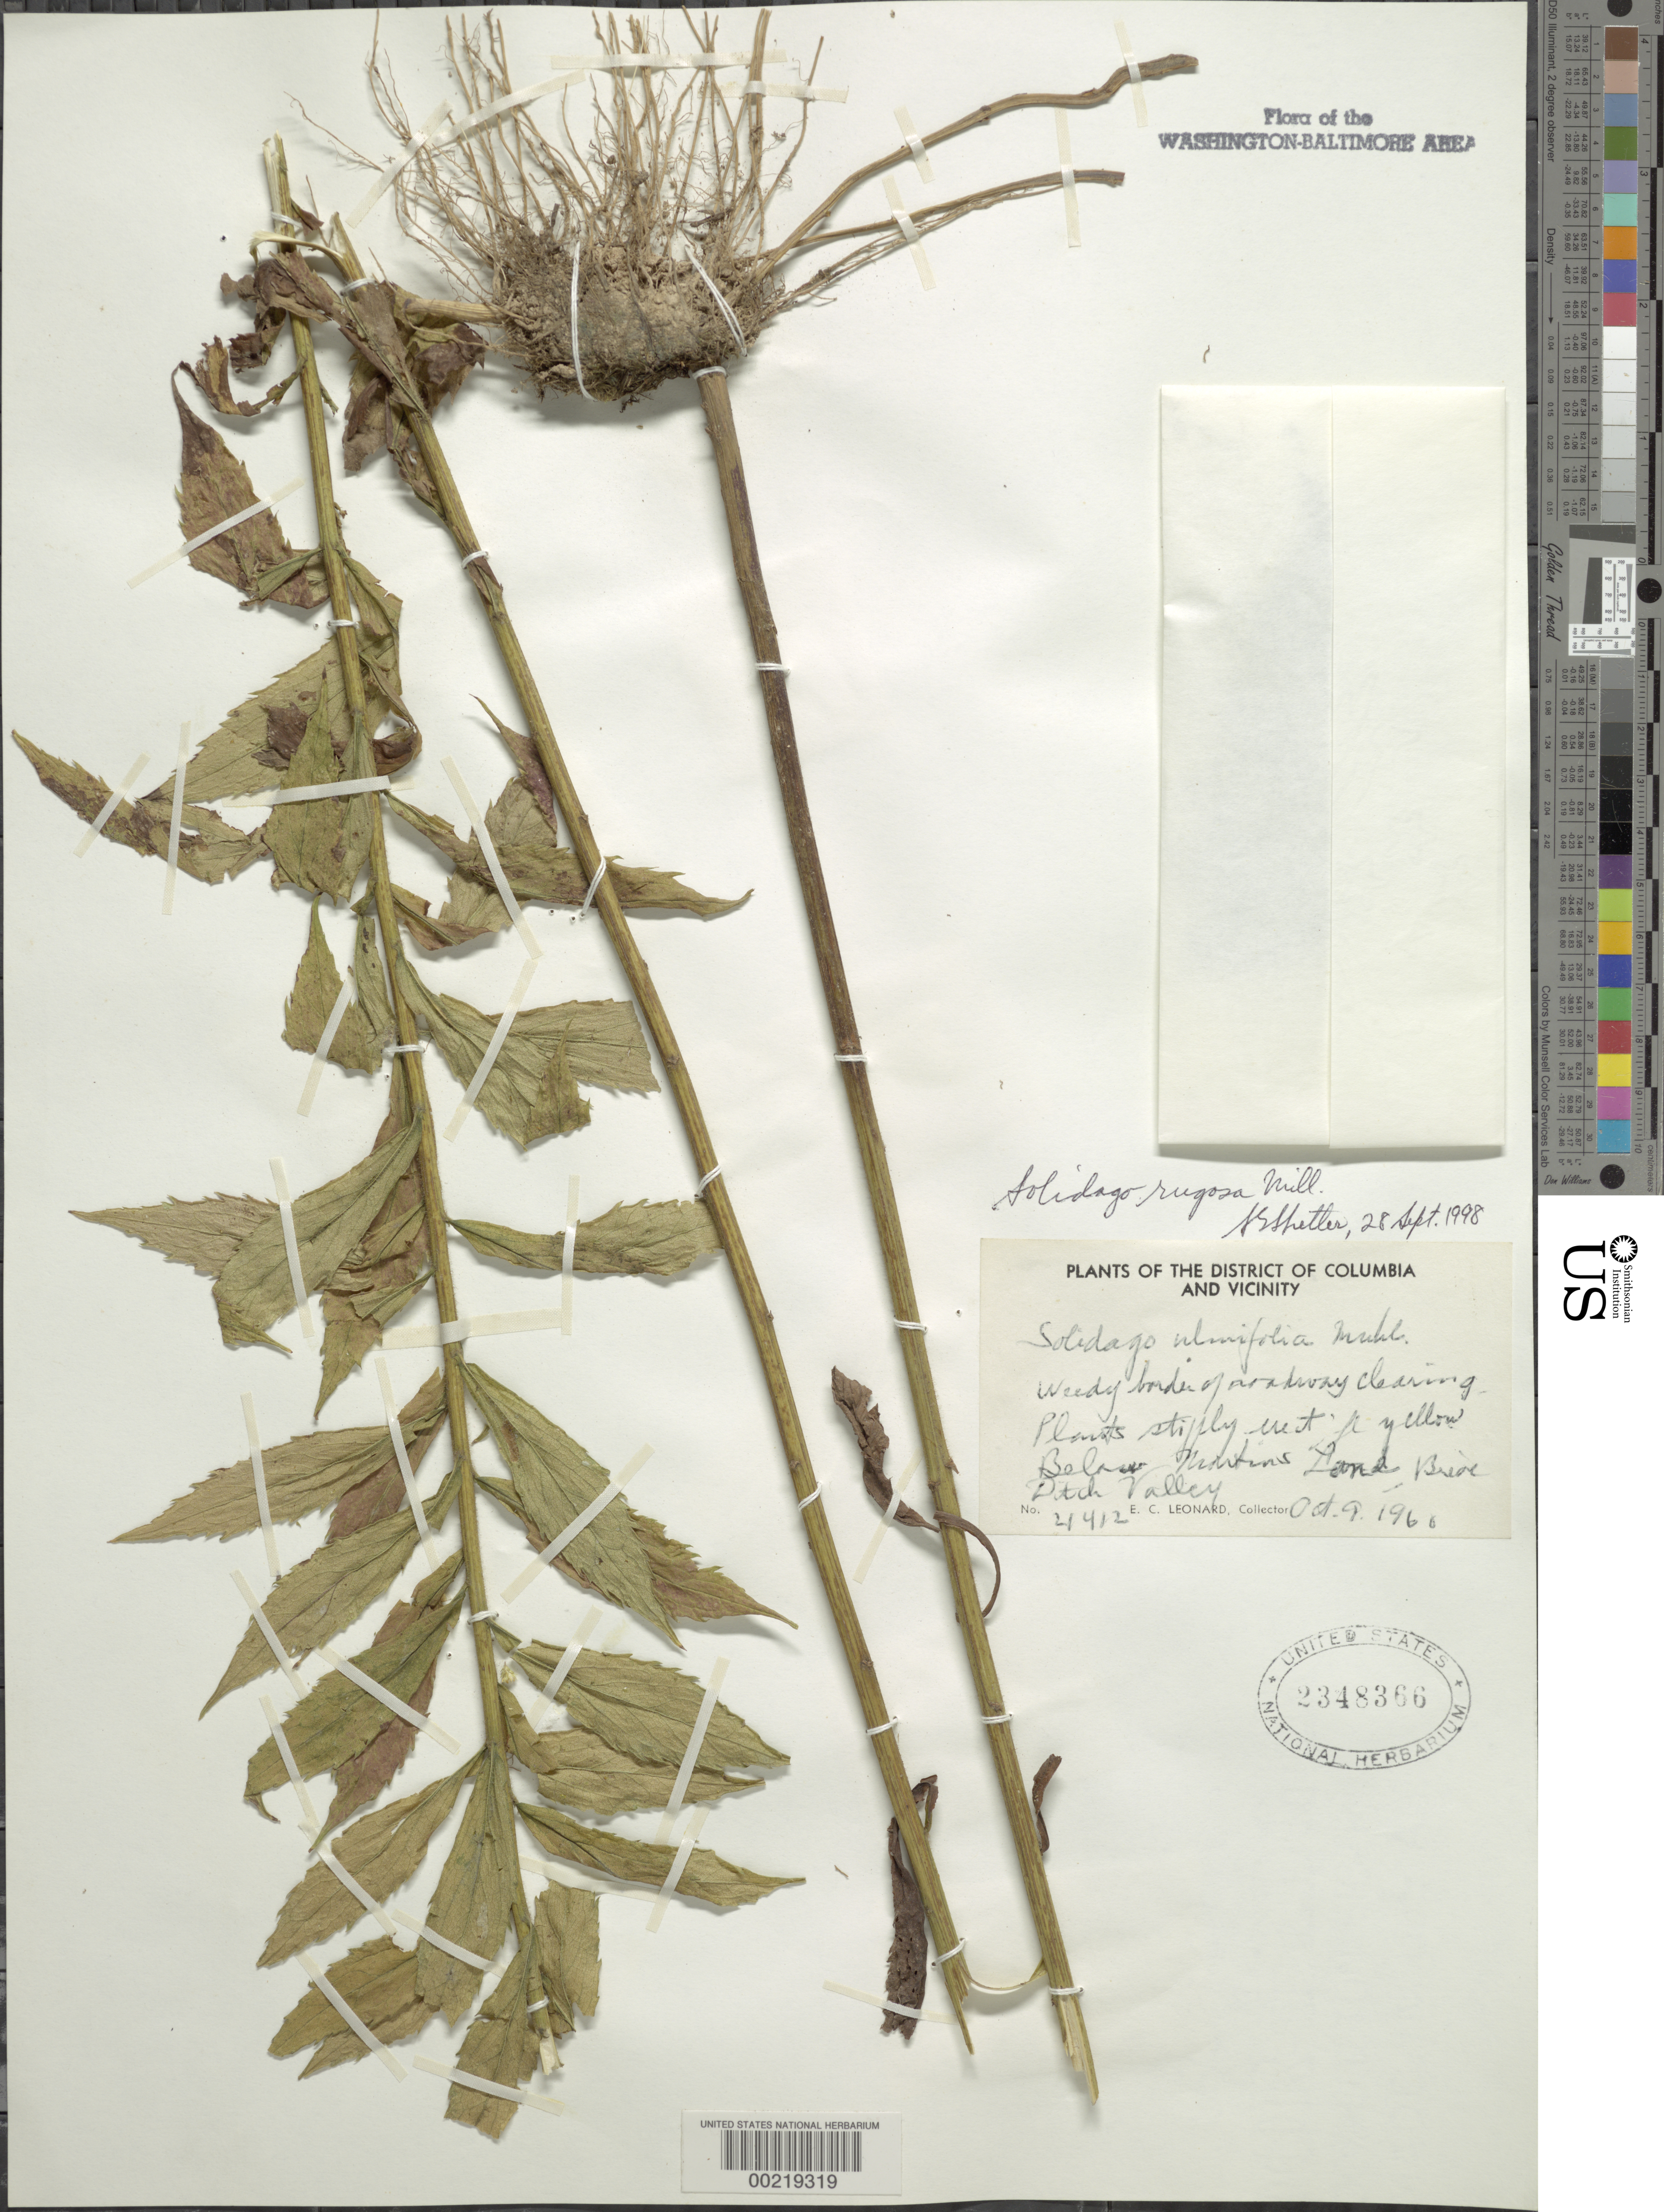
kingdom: Plantae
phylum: Tracheophyta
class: Magnoliopsida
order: Asterales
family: Asteraceae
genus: Solidago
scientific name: Solidago rugosa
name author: Mill.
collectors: E. C. Leonard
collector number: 21412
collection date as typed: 09 Oct 1960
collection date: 1960-10-09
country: United States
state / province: Maryland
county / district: Prince George's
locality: Briar Ditch Valley below Martins Lane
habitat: Weedy roadside clearing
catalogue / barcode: US 2348366